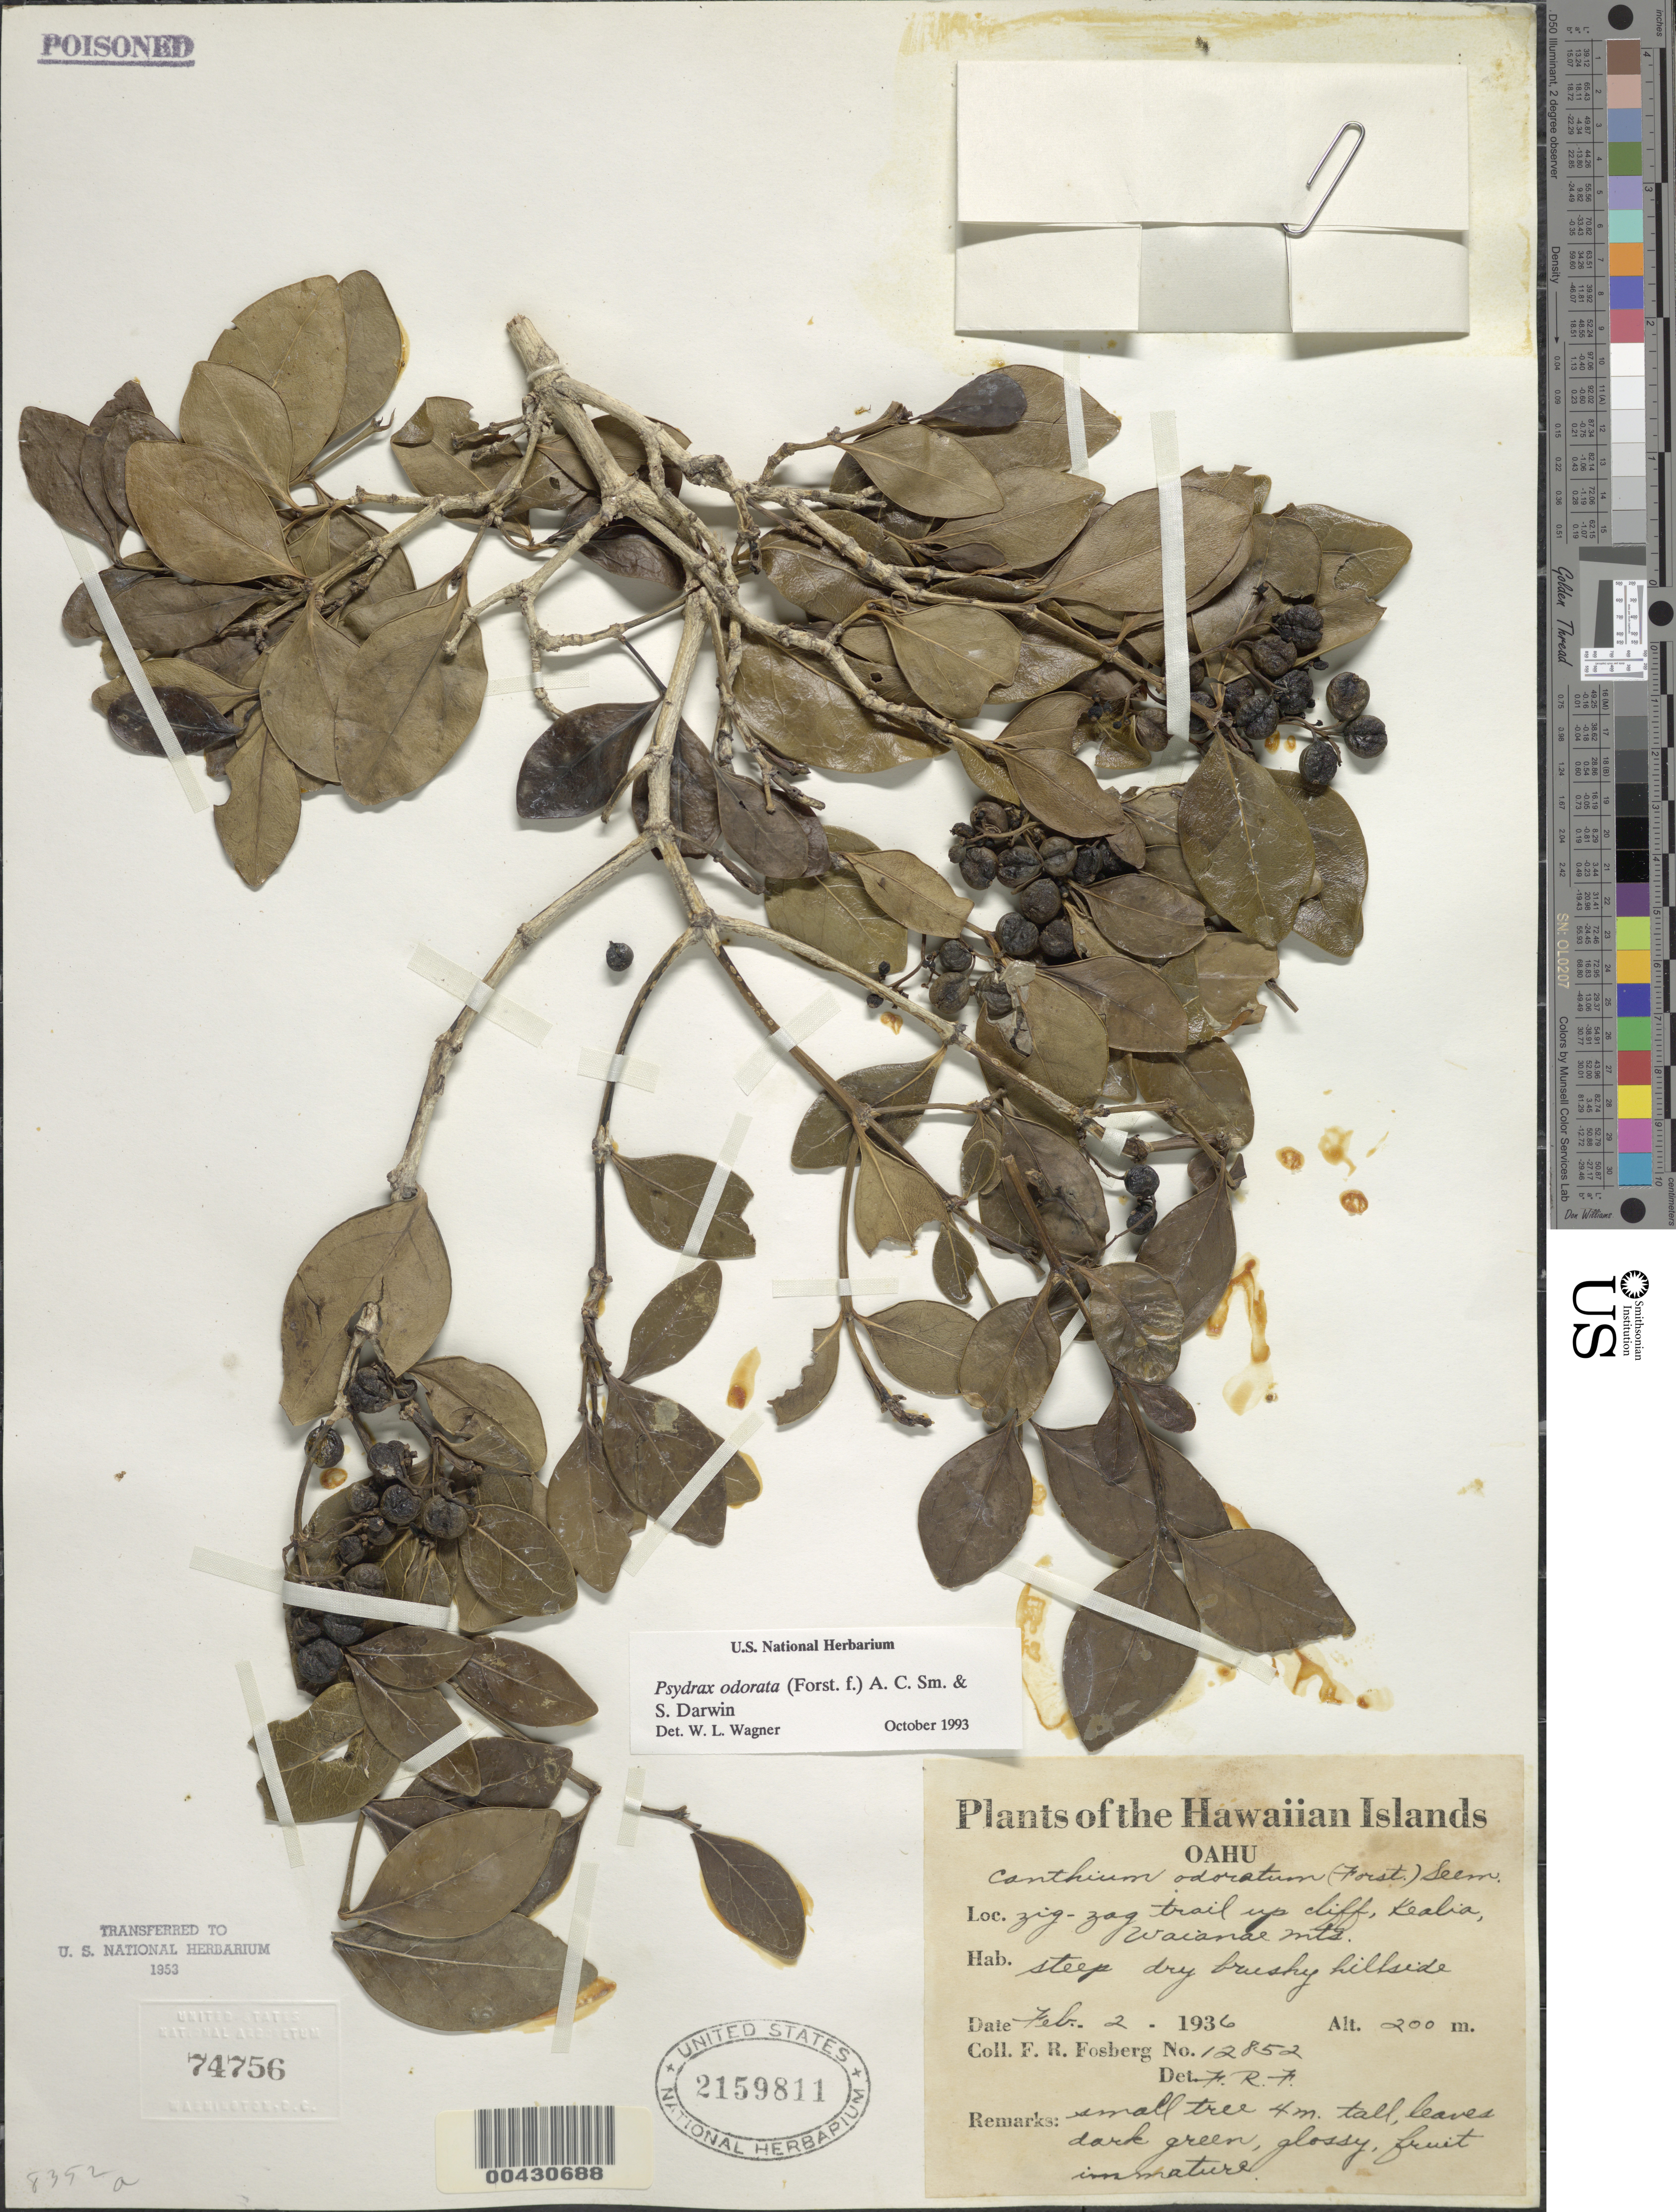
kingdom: Plantae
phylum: Tracheophyta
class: Magnoliopsida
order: Gentianales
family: Rubiaceae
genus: Psydrax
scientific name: Psydrax odorata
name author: (G. Forst.) A.C. Sm. & S.P. Darwin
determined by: Wagner, W. L., (BOT), Smithsonian Institution - National Museum of Natural History (UNITED STATES)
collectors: F. R. Fosberg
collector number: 12852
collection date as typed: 2 Feb 1936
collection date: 1936-02-02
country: United States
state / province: Hawaii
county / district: Honolulu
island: Oahu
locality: Zig-zag trail up cliff, Kealia, Waianae Mountains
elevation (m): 200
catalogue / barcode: US 2159811